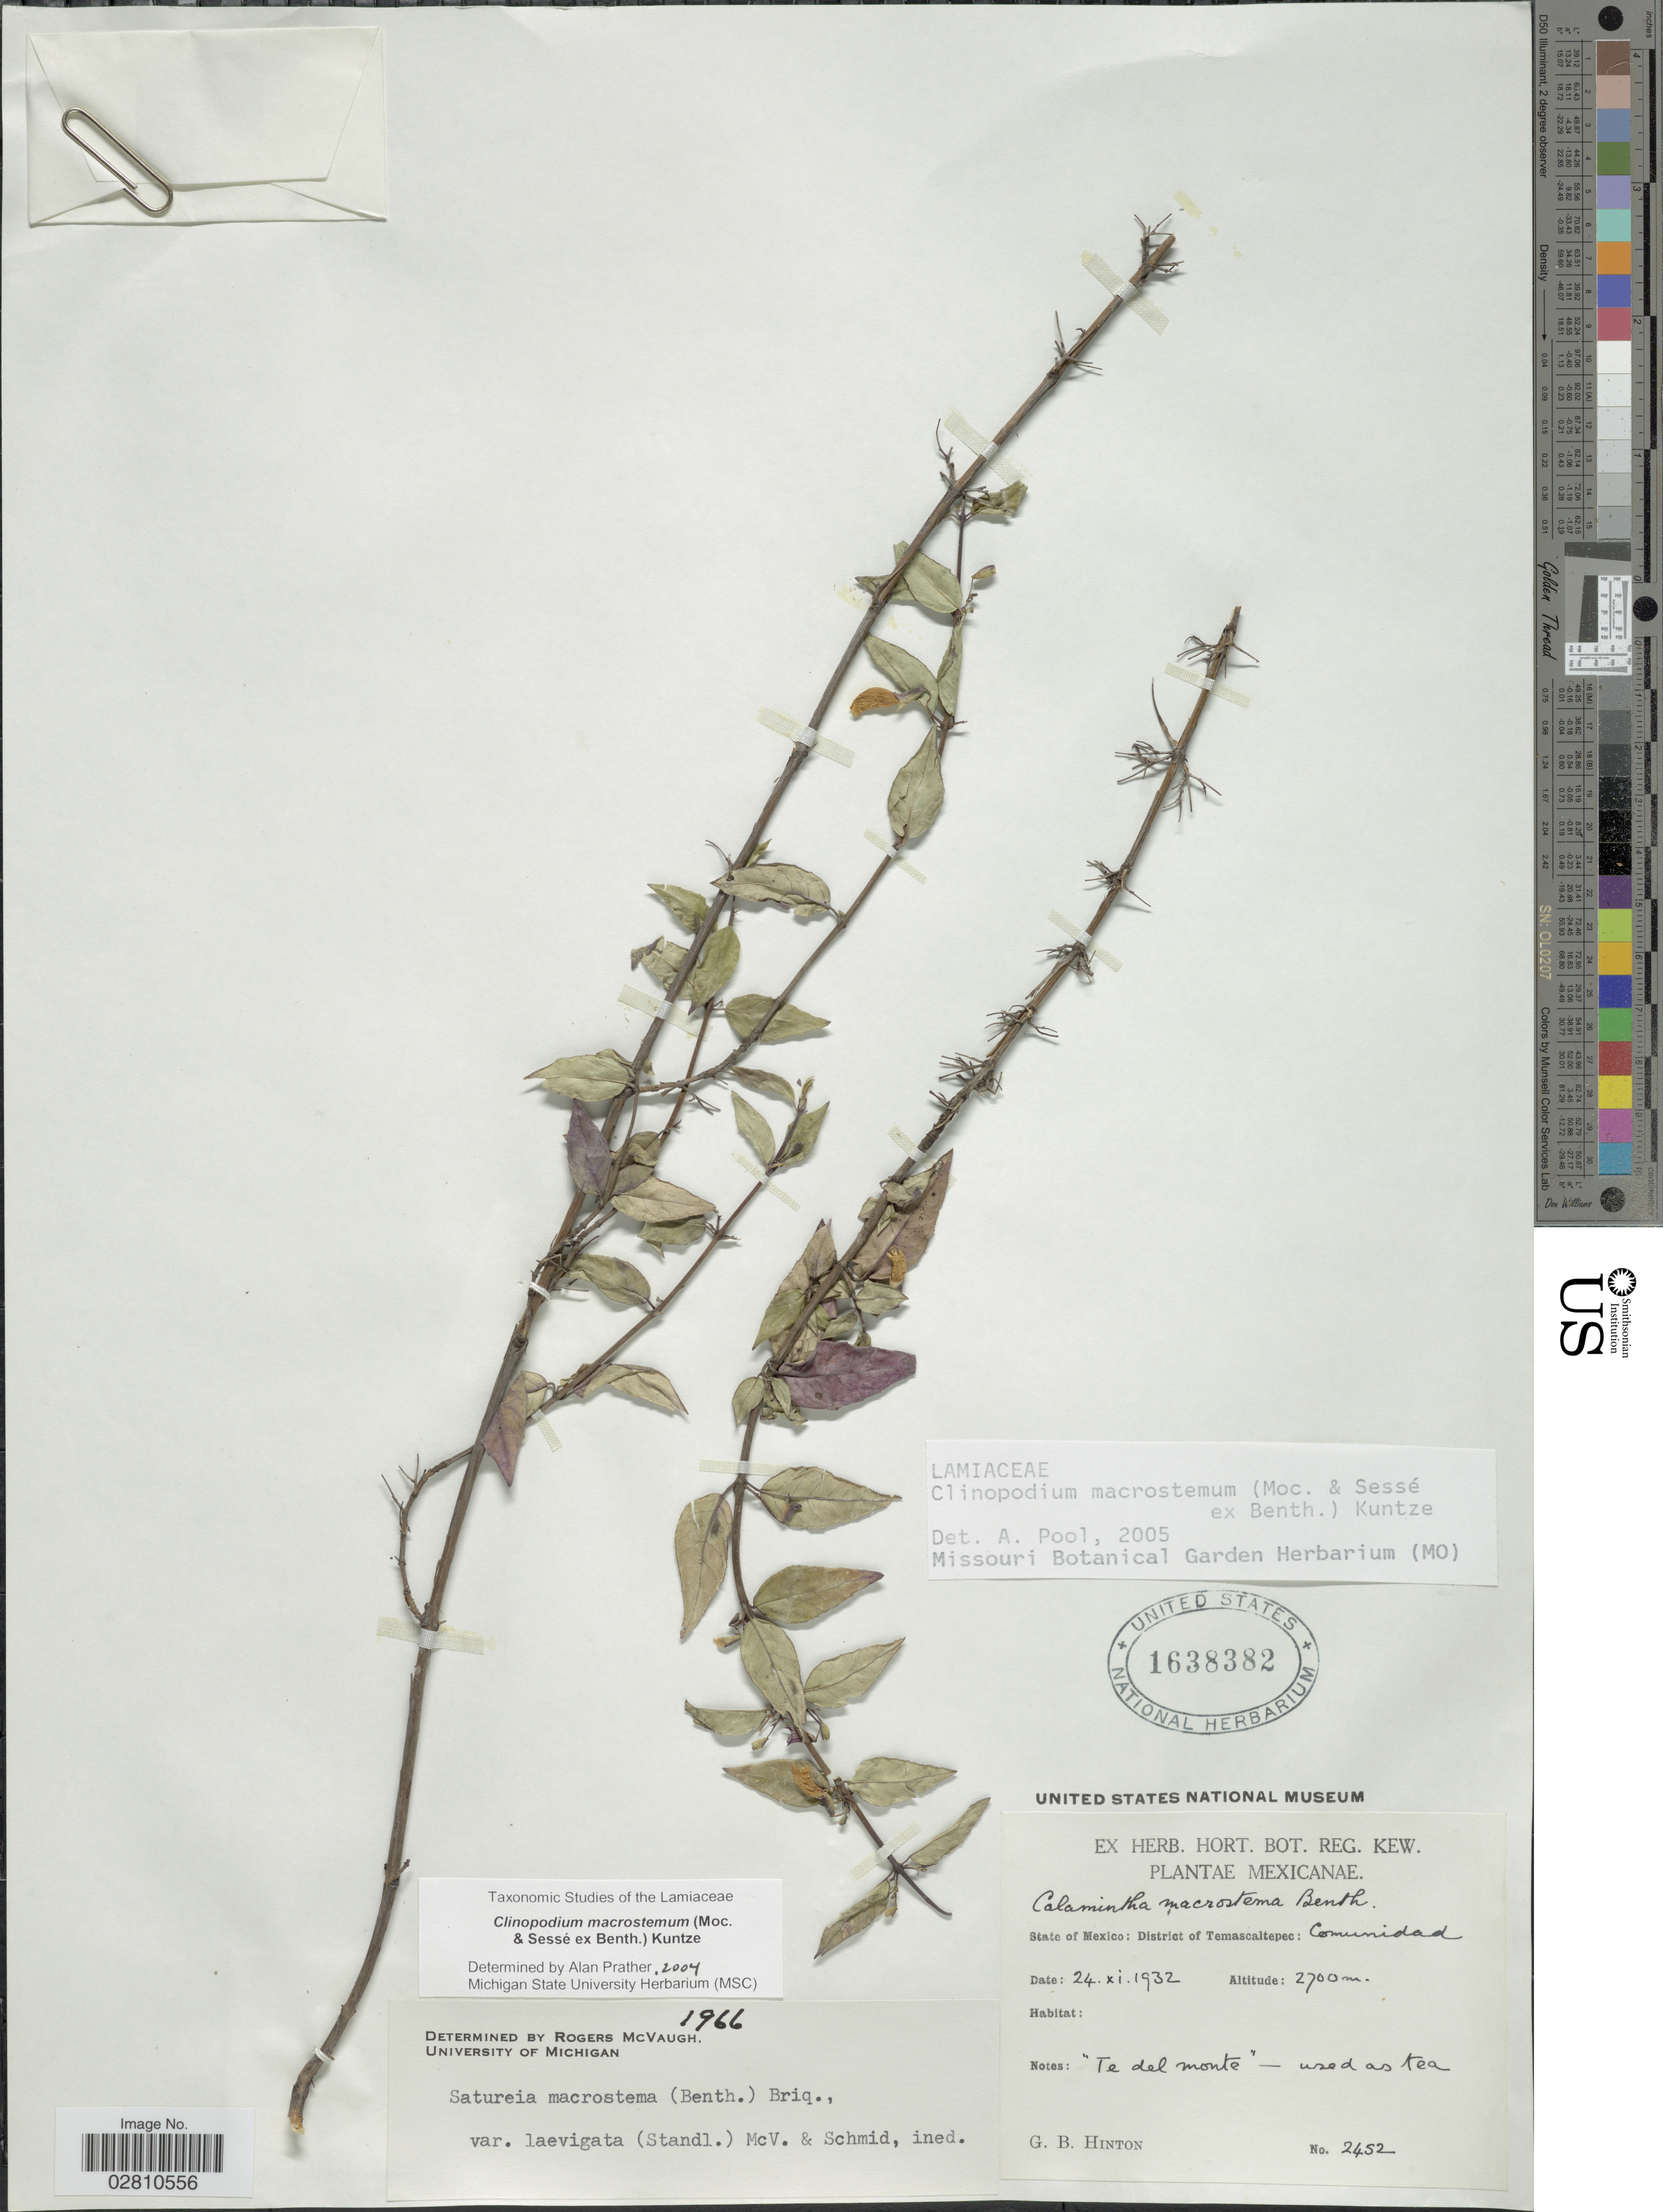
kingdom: Plantae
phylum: Tracheophyta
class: Magnoliopsida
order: Lamiales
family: Lamiaceae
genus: Clinopodium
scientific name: Clinopodium macrostemum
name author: (Moc. & Sessé ex Benth.) Kuntze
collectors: G. B. Hinton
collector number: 2452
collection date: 1932-11-24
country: Mexico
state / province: México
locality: District of Temascaltepec: Comunidad.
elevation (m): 2700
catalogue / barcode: US 1638382